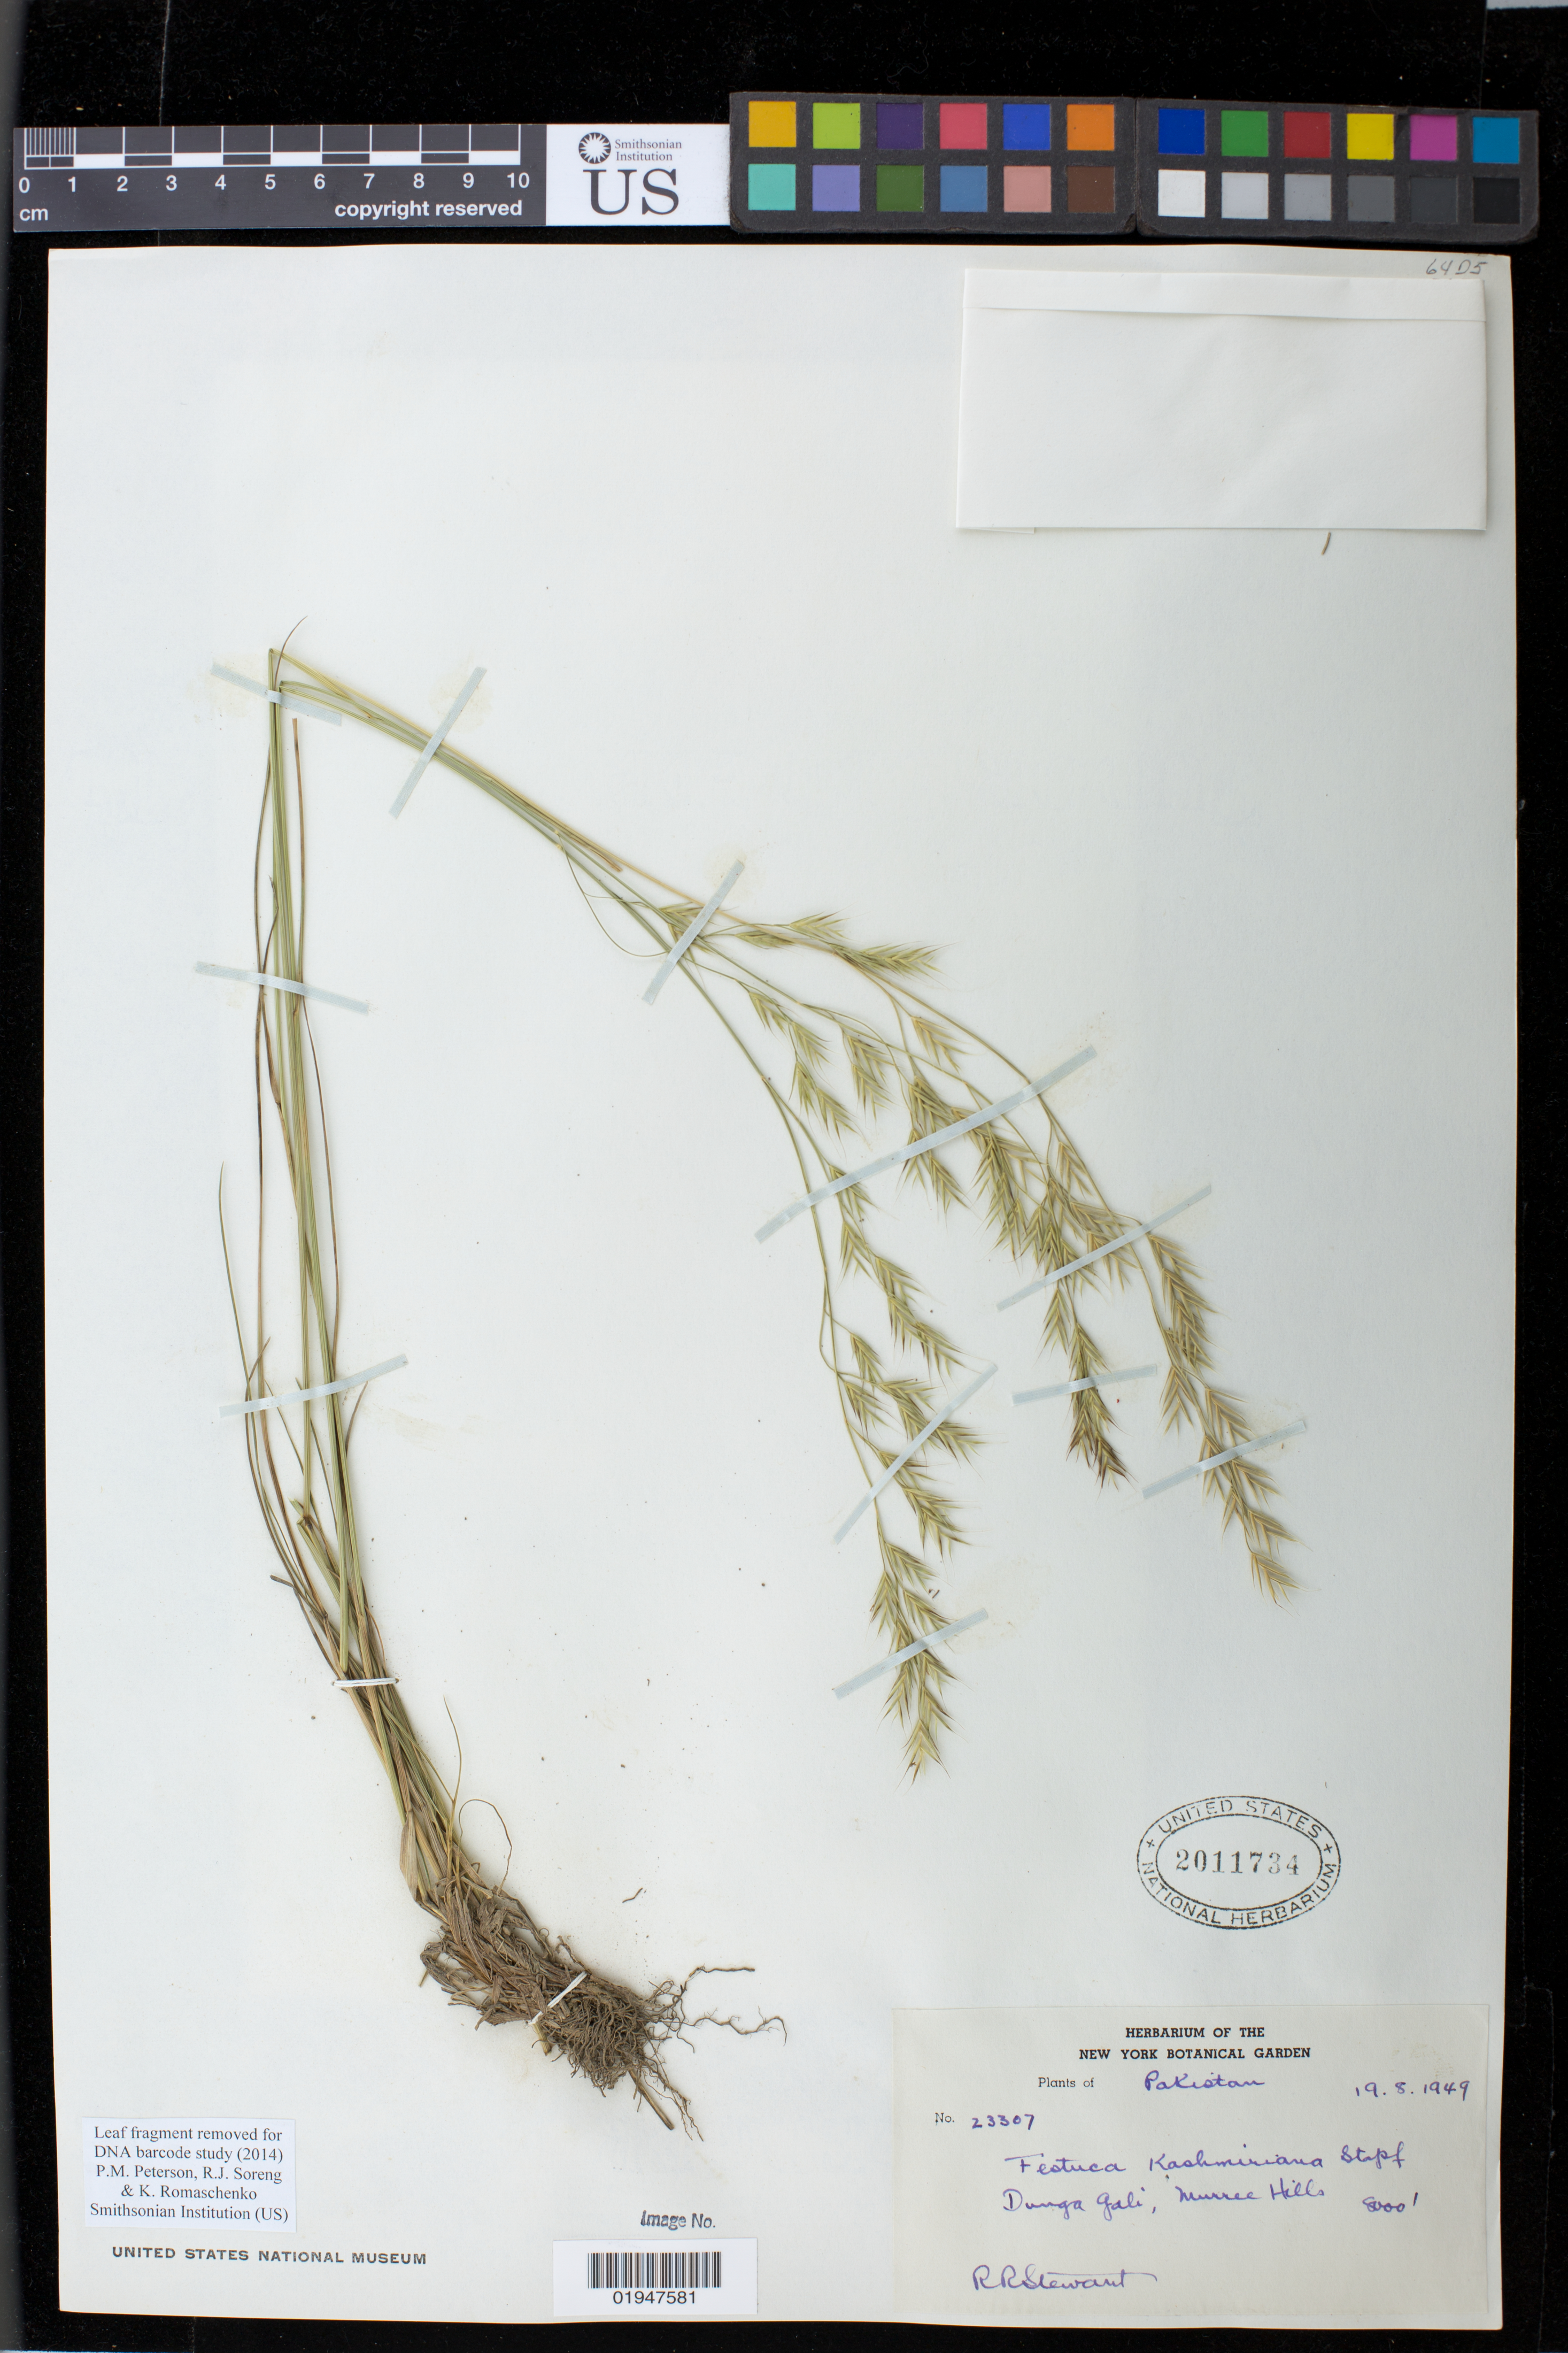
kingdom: Plantae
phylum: Tracheophyta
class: Liliopsida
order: Poales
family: Poaceae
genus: Festuca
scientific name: Festuca kashmiriana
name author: J.R. Grant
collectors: R. R. Stewart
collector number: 23307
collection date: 1949-08-19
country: Pakistan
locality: Dunga Gali, Murree Hills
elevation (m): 2438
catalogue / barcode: US 2011734